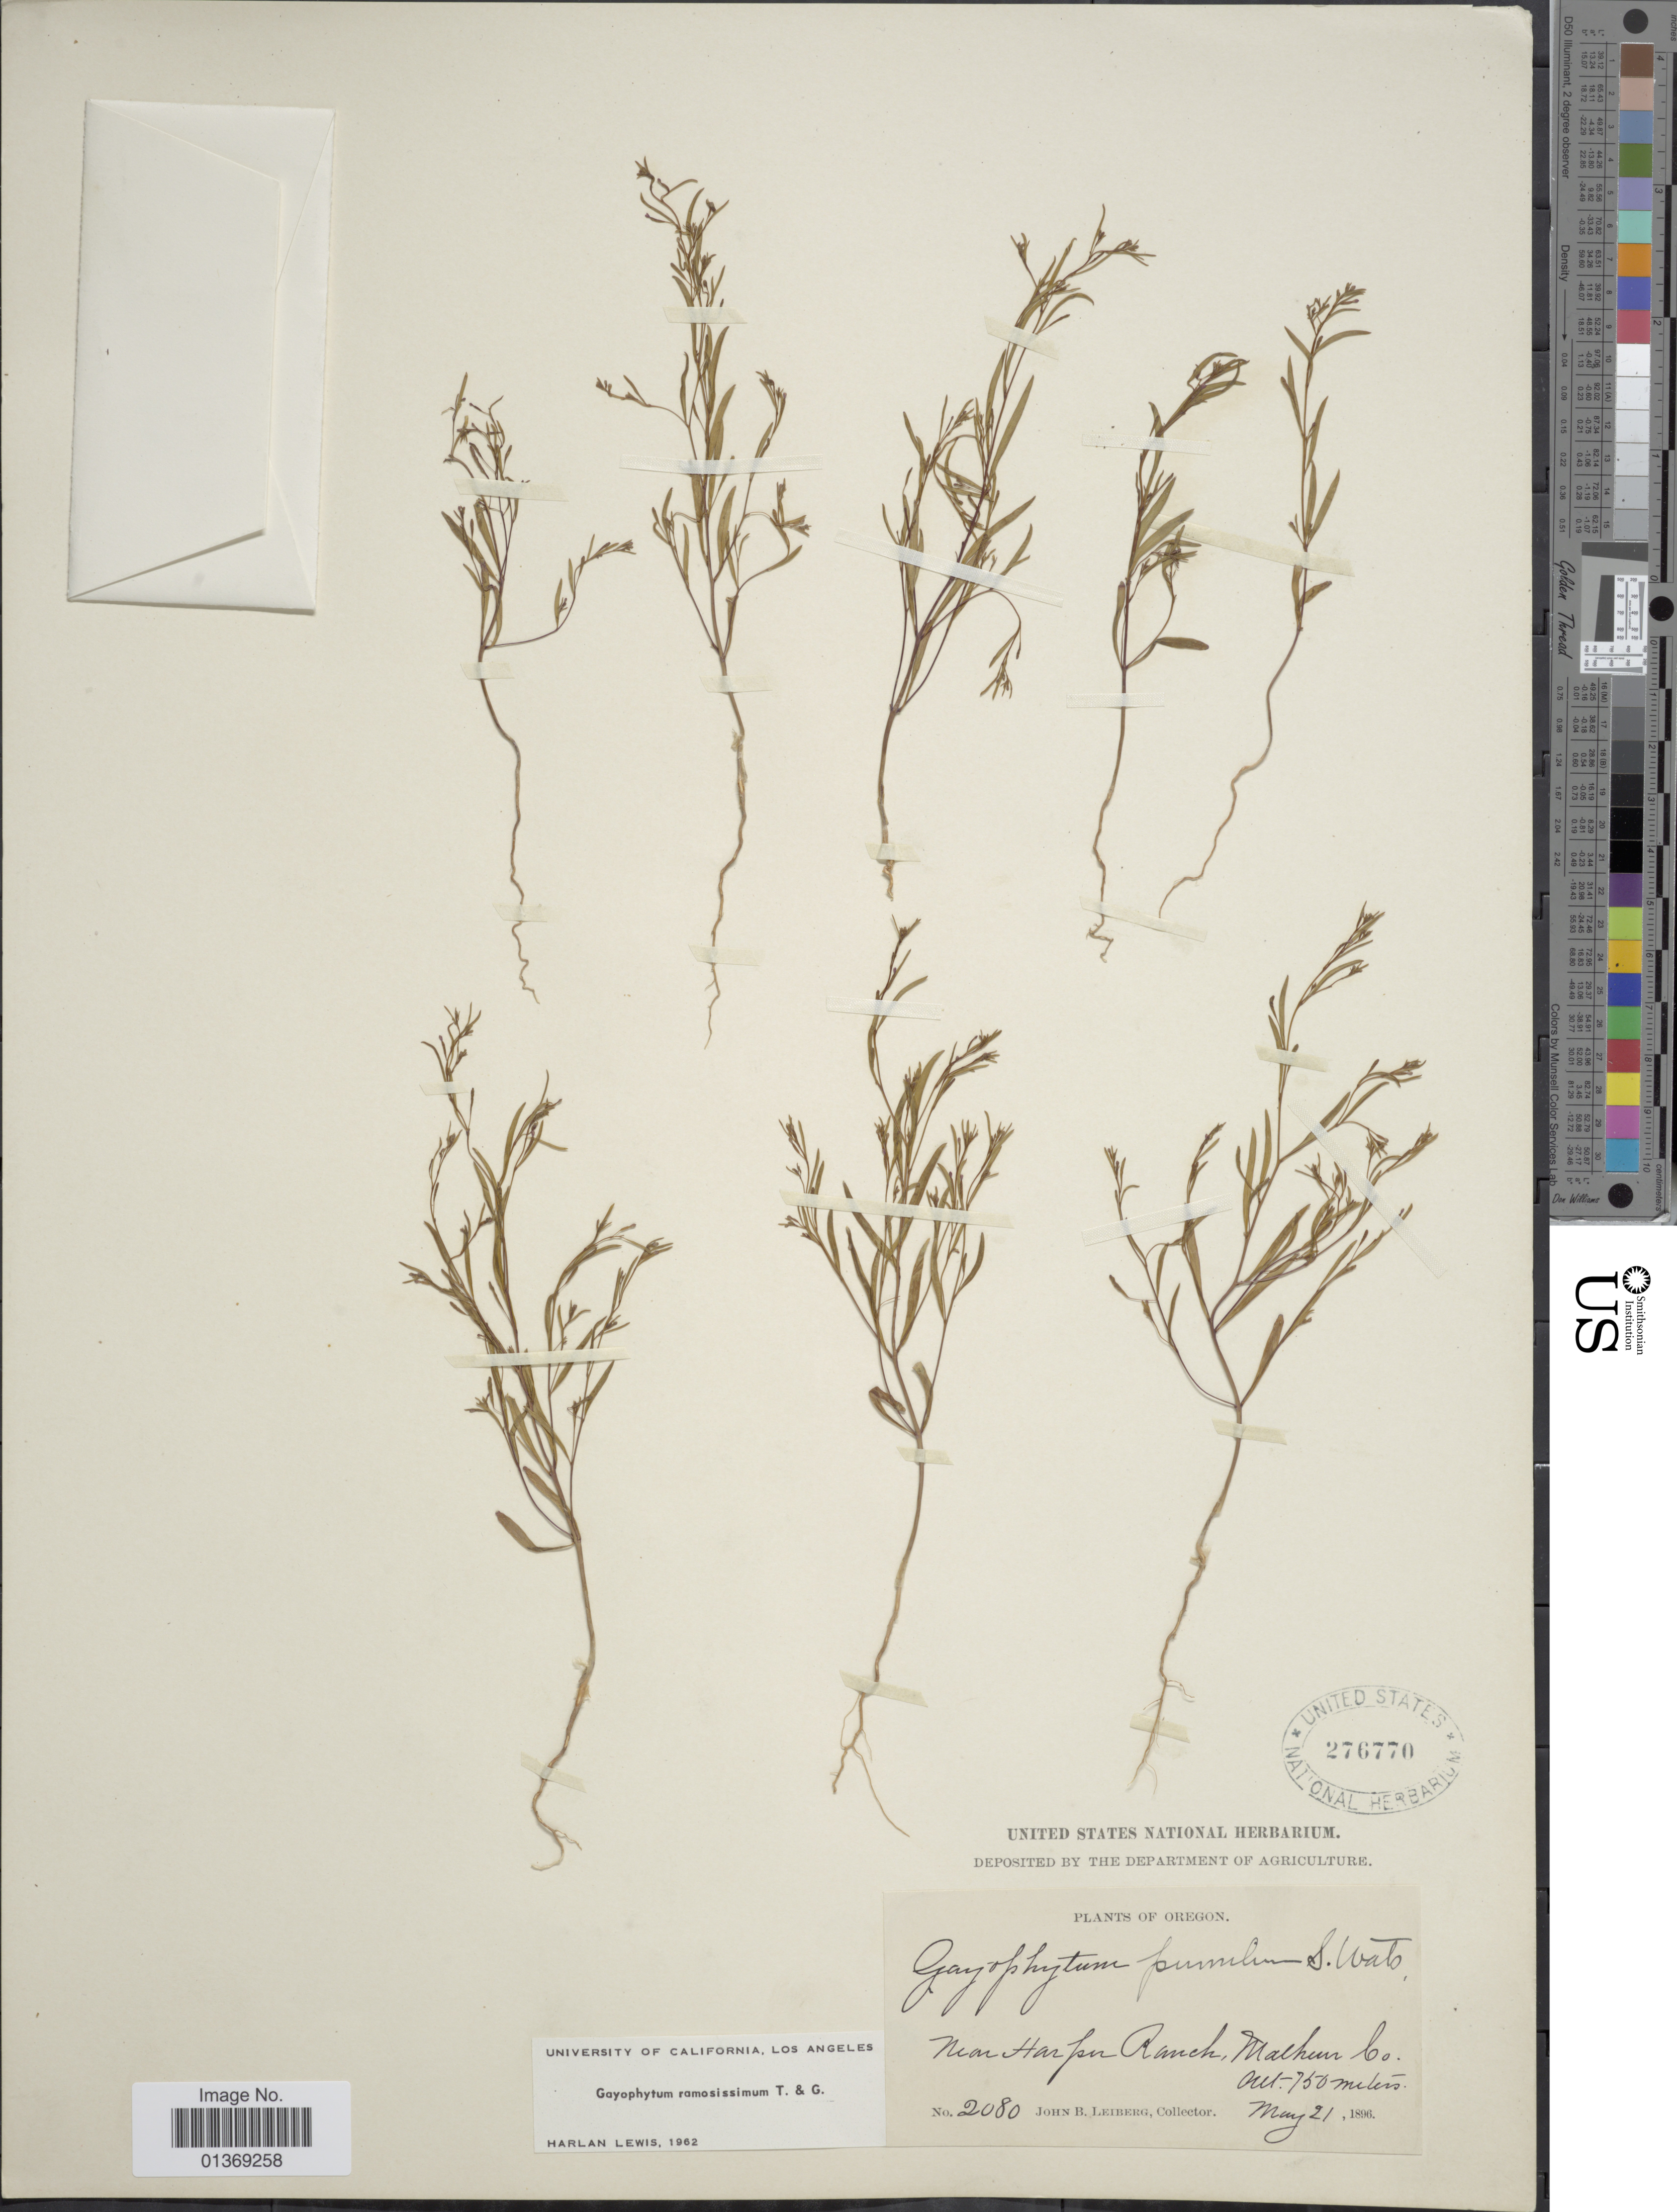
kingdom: Plantae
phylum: Tracheophyta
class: Magnoliopsida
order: Myrtales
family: Onagraceae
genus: Gayophytum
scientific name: Gayophytum ramosissimum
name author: Torr. & A. Gray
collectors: J. B. Leiberg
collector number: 2080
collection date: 1896-05-21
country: United States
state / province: Oregon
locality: Near Harper Ranch, Malhun Co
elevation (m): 750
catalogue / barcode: US 276770